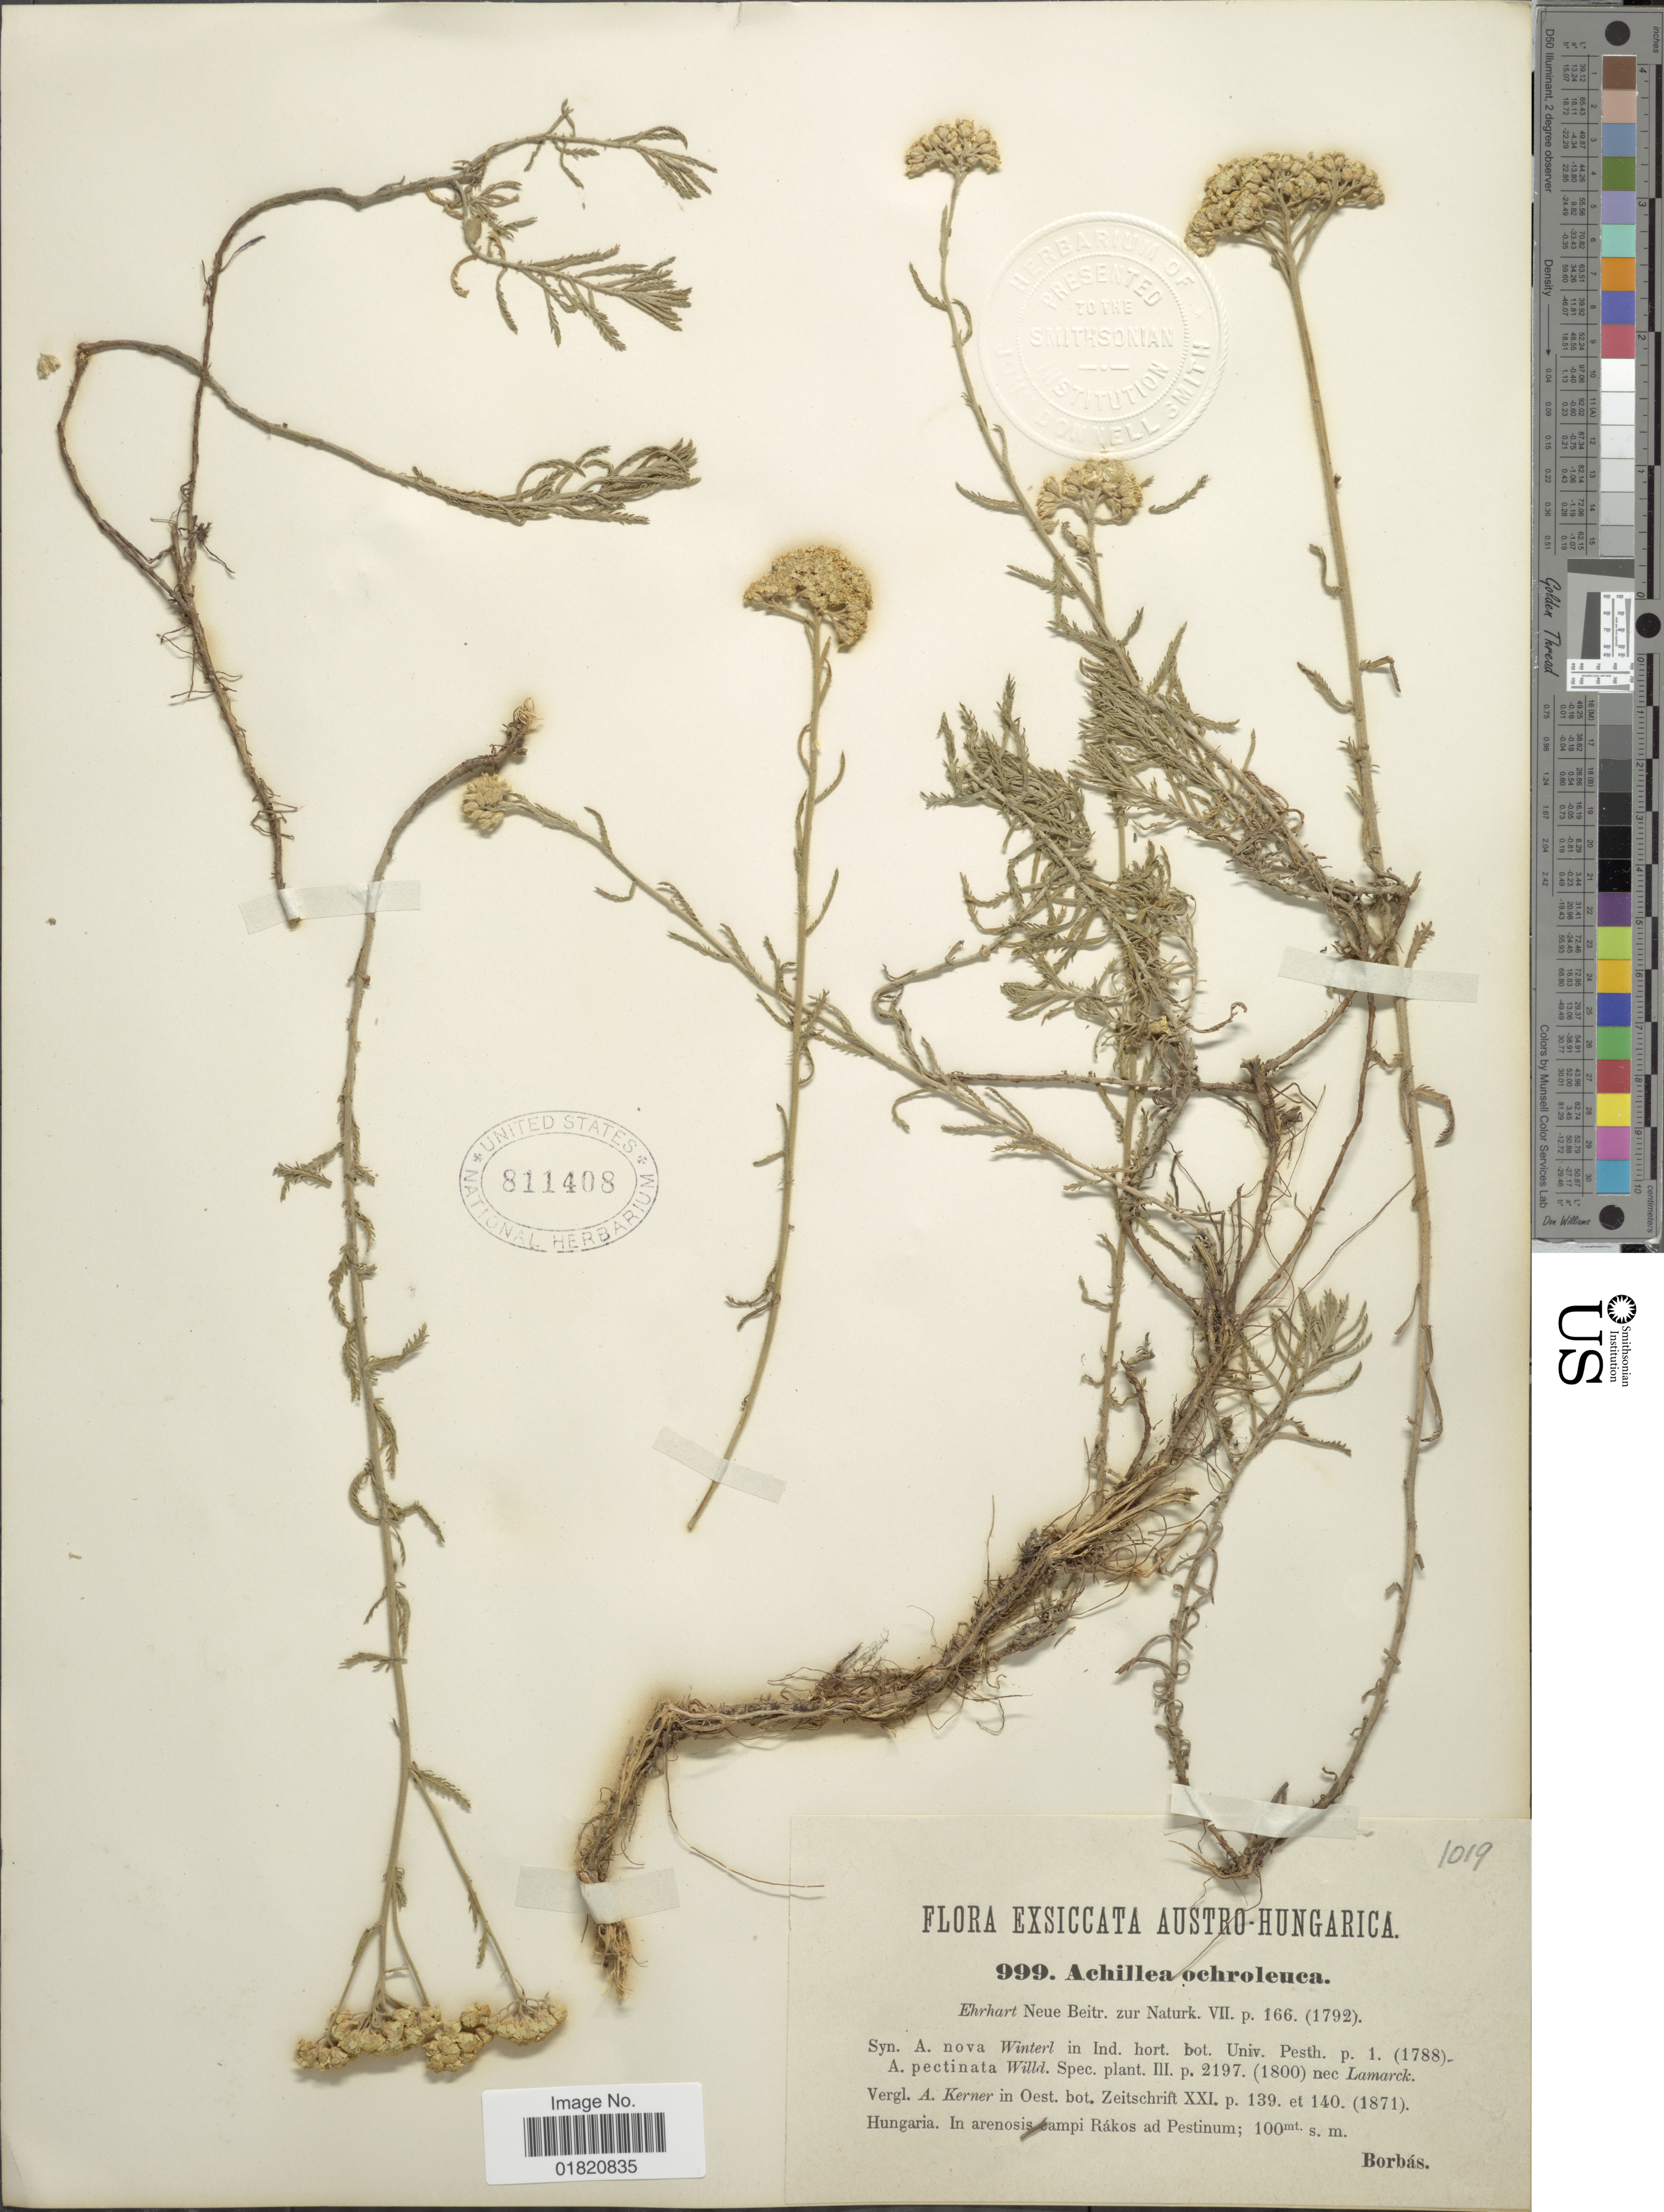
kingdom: Plantae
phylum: Tracheophyta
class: Magnoliopsida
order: Asterales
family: Asteraceae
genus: Achillea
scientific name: Achillea ochroleuca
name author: Ehrh.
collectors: V. von Borbás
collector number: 999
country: Hungary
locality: In arenosis campi Rákos ad Pestinum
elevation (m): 100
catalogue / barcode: US 811408